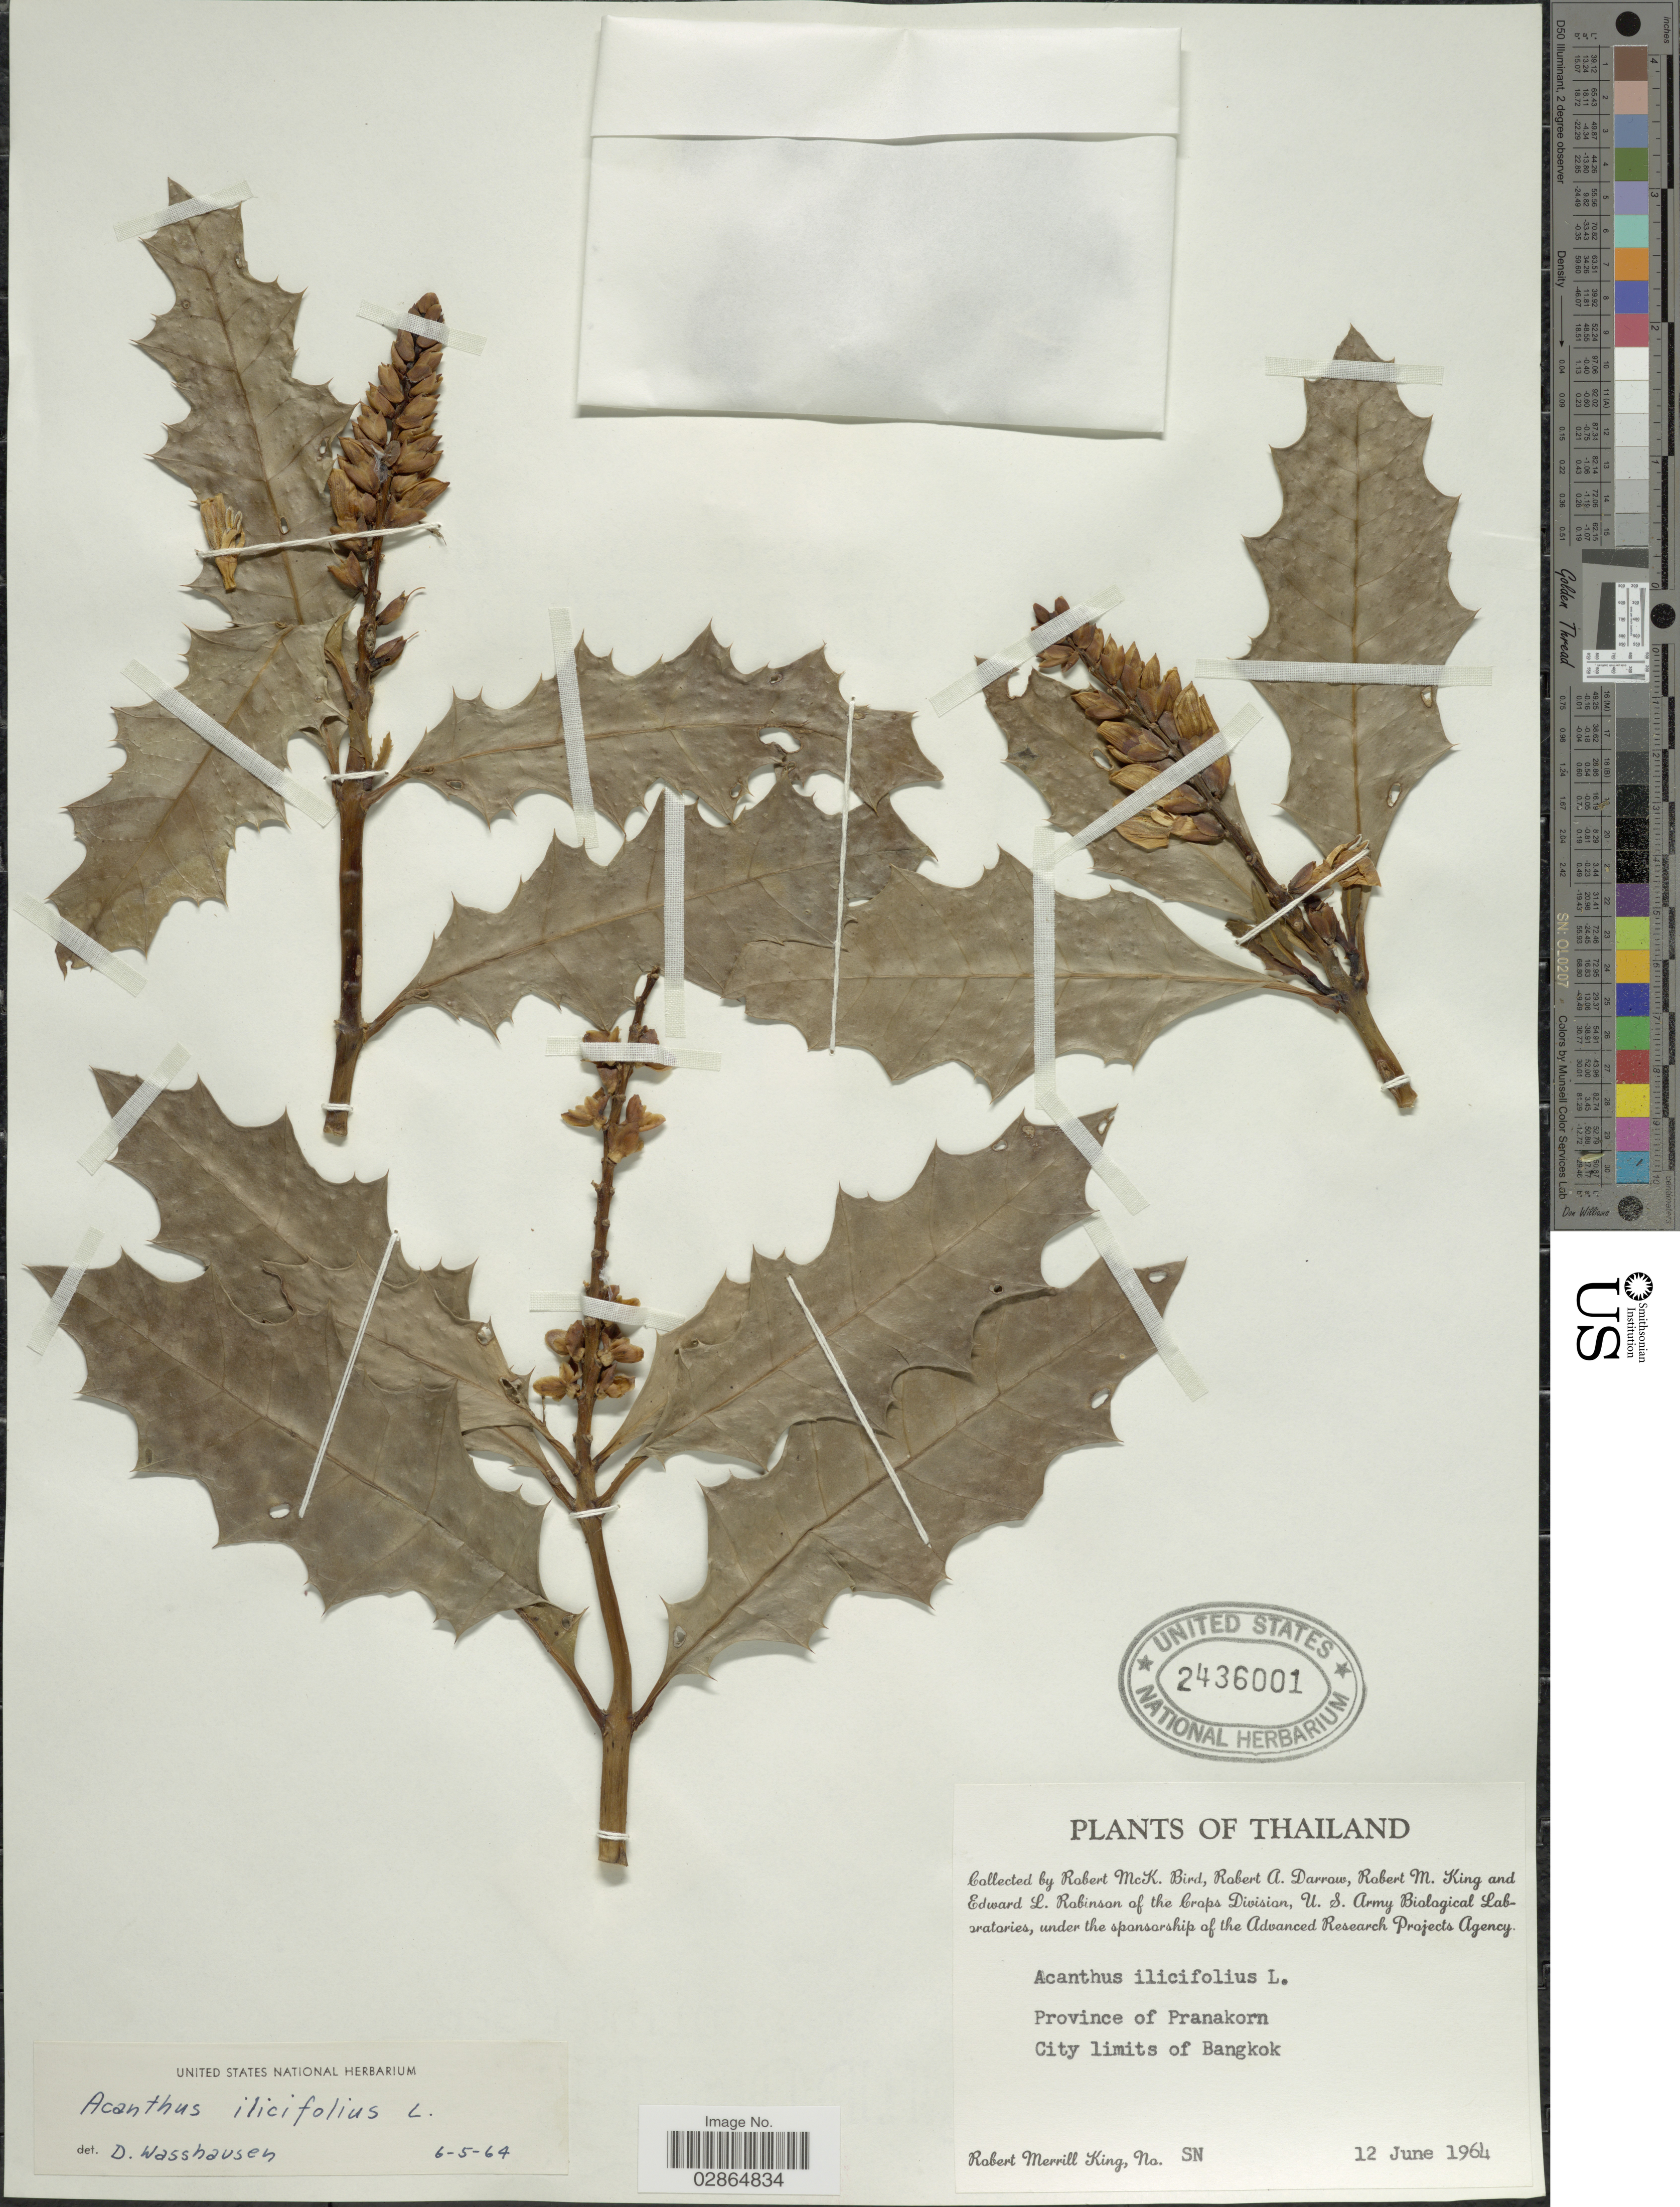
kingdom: Plantae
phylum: Tracheophyta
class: Magnoliopsida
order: Lamiales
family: Acanthaceae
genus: Acanthus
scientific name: Acanthus ilicifolius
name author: L.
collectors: R. M. King, R. M. Bird, R. A. Darrow & E. L. Robinson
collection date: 1964-06-12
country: Thailand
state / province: Bangkok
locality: Province of Pranakorn, City limits of Bangkok.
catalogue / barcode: US 2436001